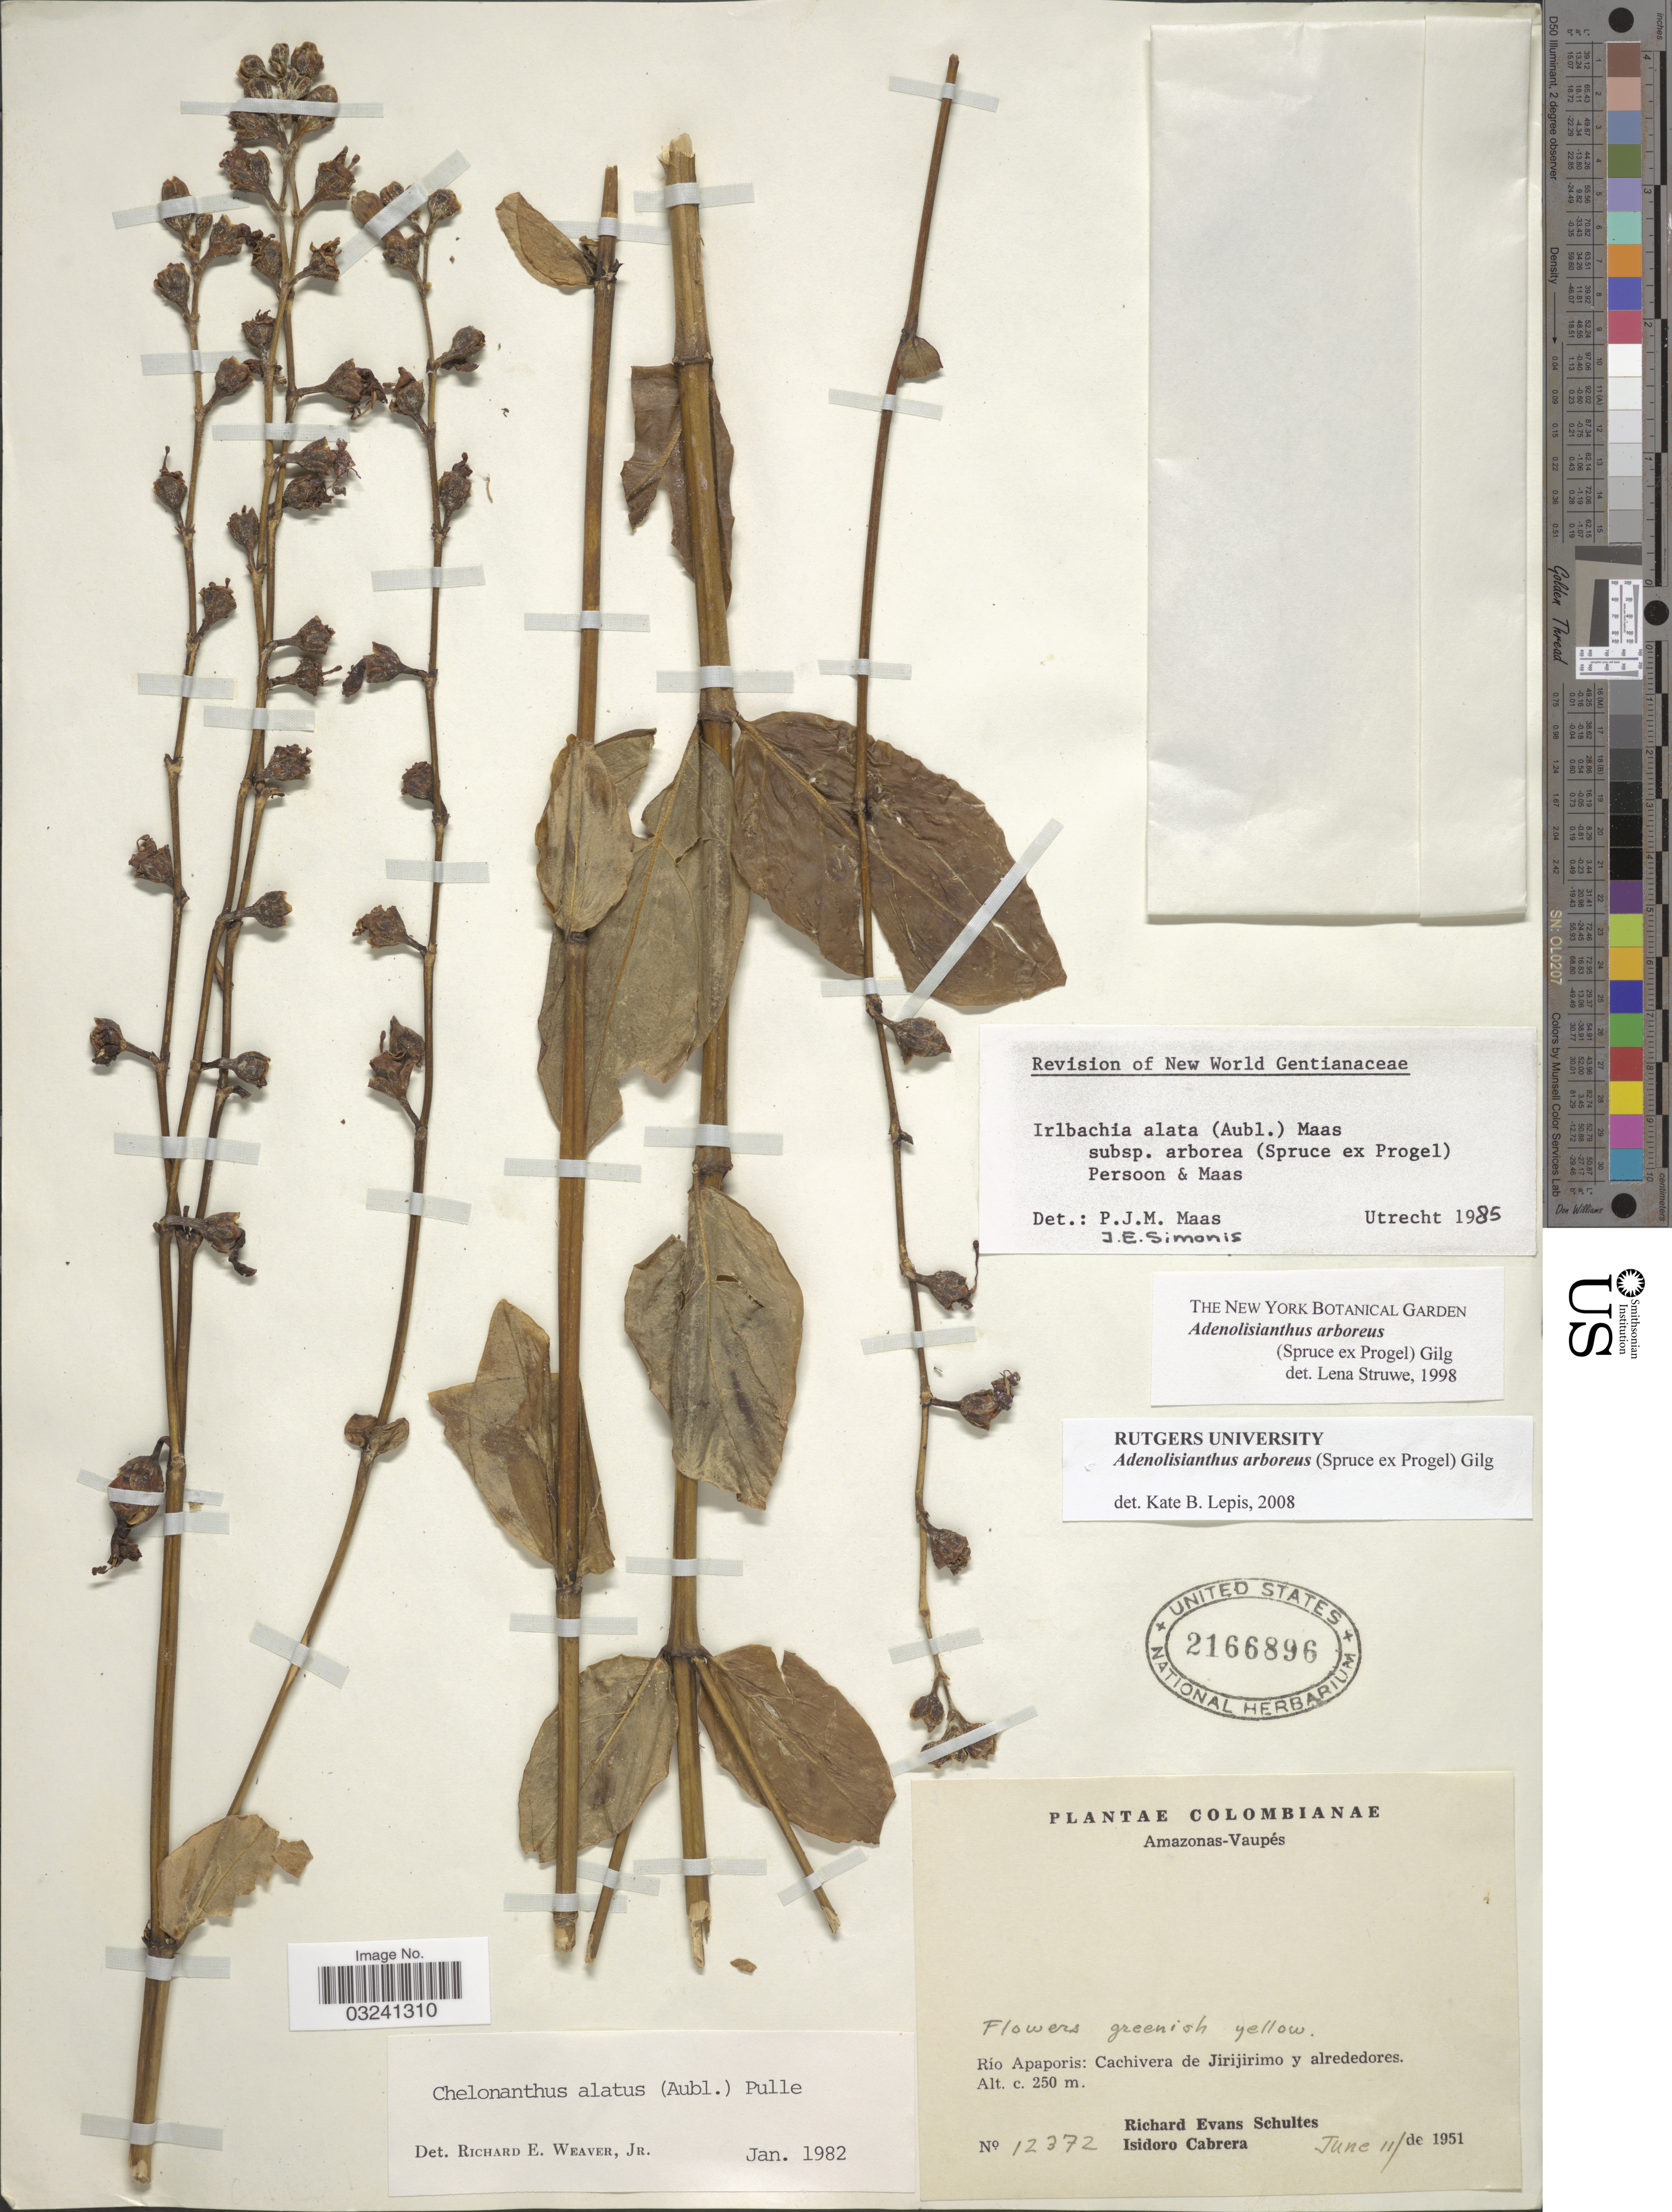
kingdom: Plantae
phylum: Tracheophyta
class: Magnoliopsida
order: Gentianales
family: Gentianaceae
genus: Adenolisianthus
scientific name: Adenolisianthus arboreus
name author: (Spruce ex Progel) Gilg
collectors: R. E. Schultes & I. Cabrera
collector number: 12372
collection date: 1951-06-11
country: Colombia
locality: Amazonas-Vaupés. Río Apaporis: Cachivera de Jirijirimo y alrededores.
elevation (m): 250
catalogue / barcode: US 2166896